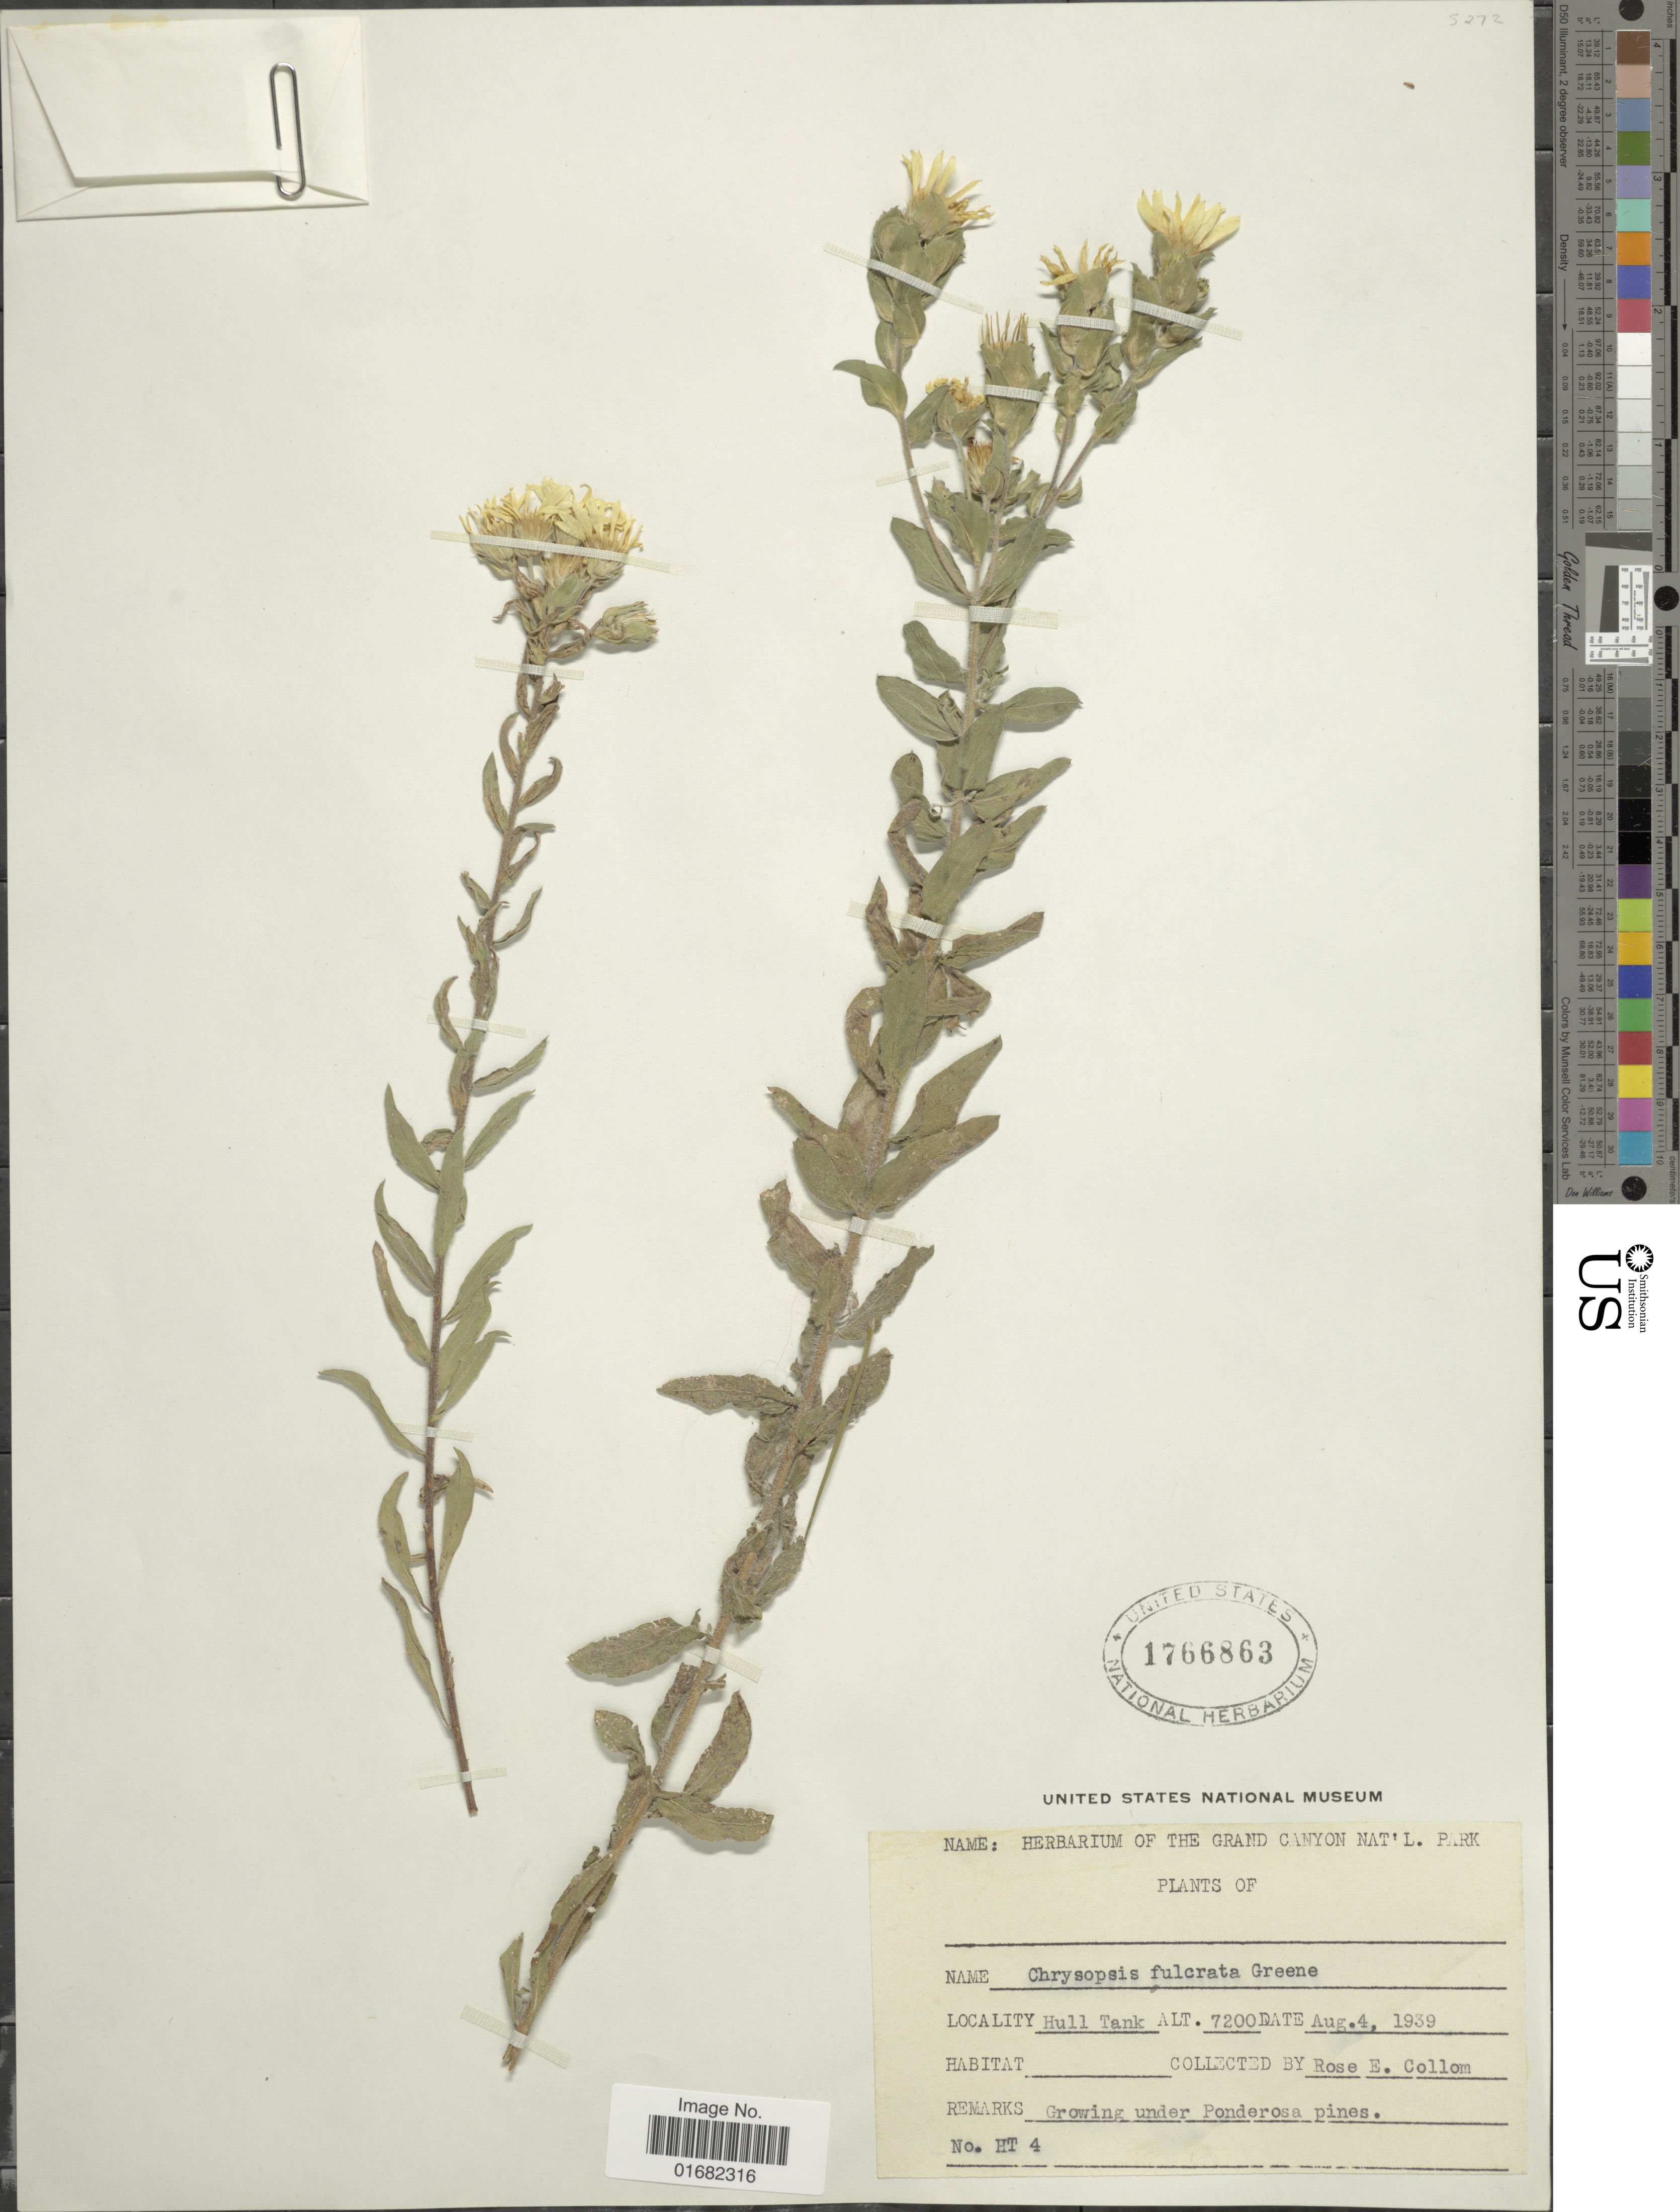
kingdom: Plantae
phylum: Tracheophyta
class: Magnoliopsida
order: Asterales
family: Asteraceae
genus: Heterotheca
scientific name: Heterotheca fulcrata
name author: (Greene) Shinners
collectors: R. E. Collom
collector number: HT 4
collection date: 1939-08-04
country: United States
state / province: Arizona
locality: Hull Tank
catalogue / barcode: US 1766863